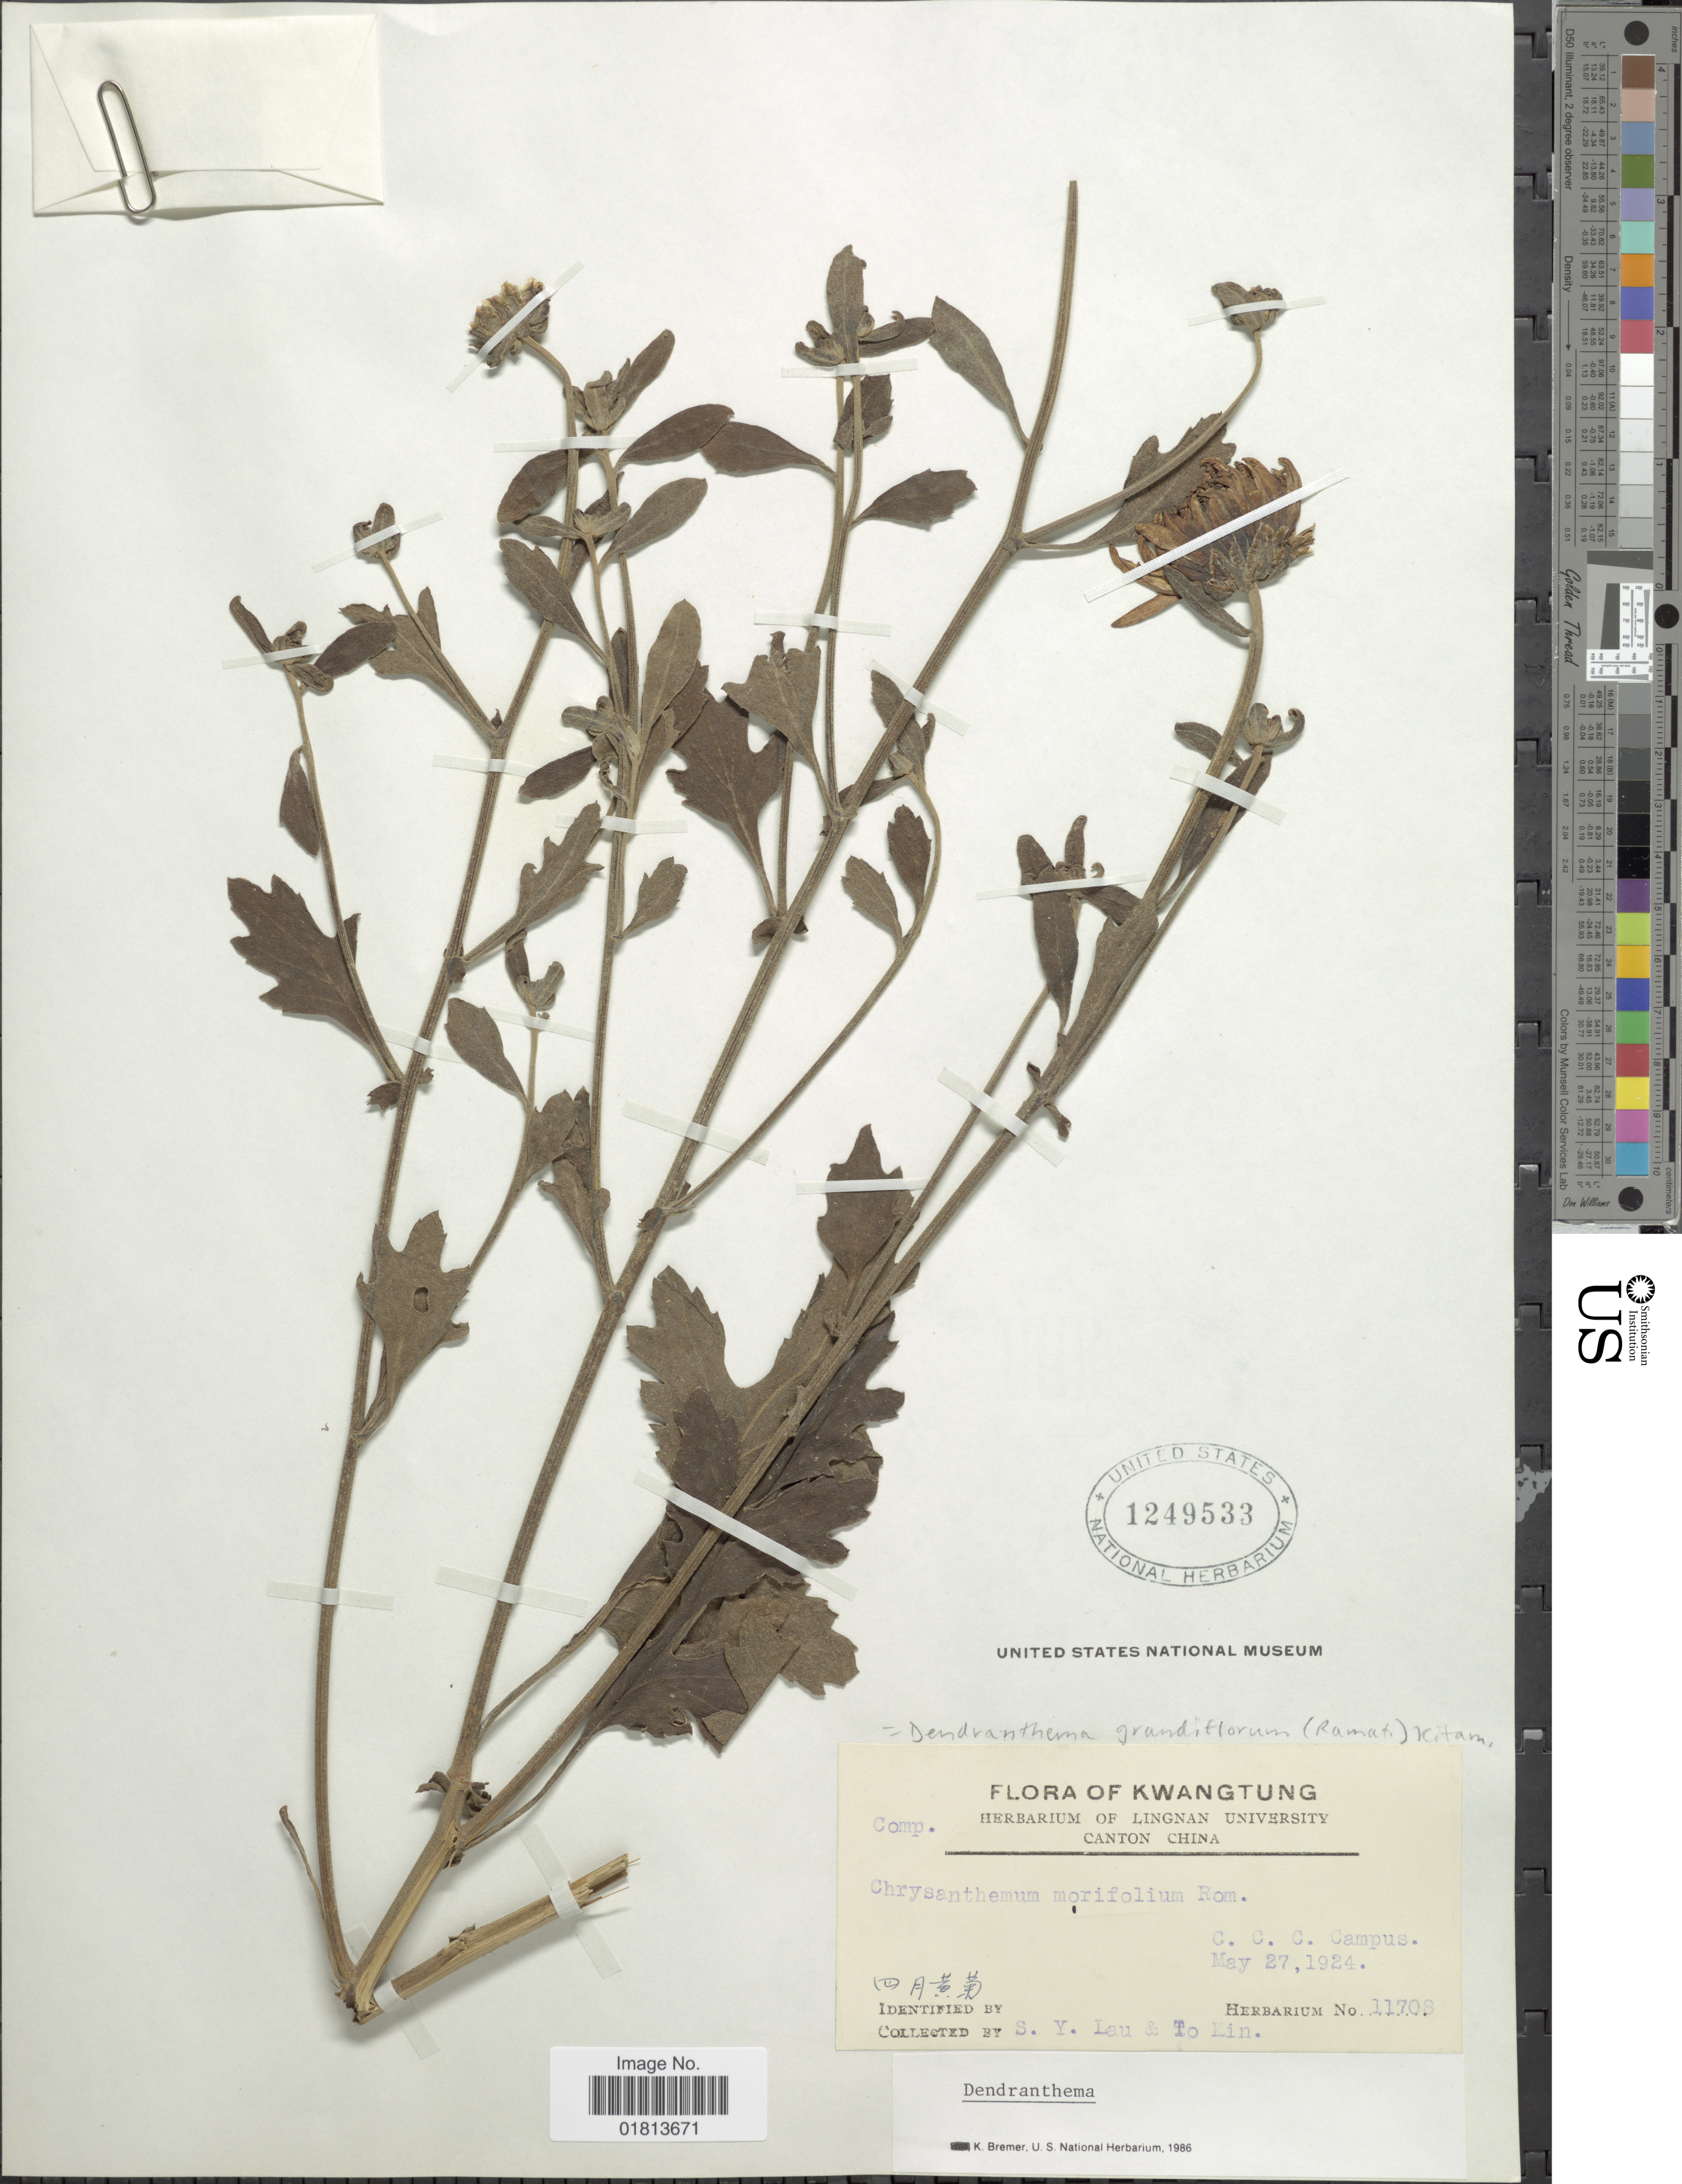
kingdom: Plantae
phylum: Tracheophyta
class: Magnoliopsida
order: Asterales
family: Asteraceae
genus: Dendranthema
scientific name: Dendranthema grandiflorum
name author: (Ramat.) Kitam.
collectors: S. Y. Lau & T. Kin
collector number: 11708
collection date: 1924-05-27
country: China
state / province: Guangdong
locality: Kwangtung, Canton China, C. C. C. Campus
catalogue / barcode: US 1249533